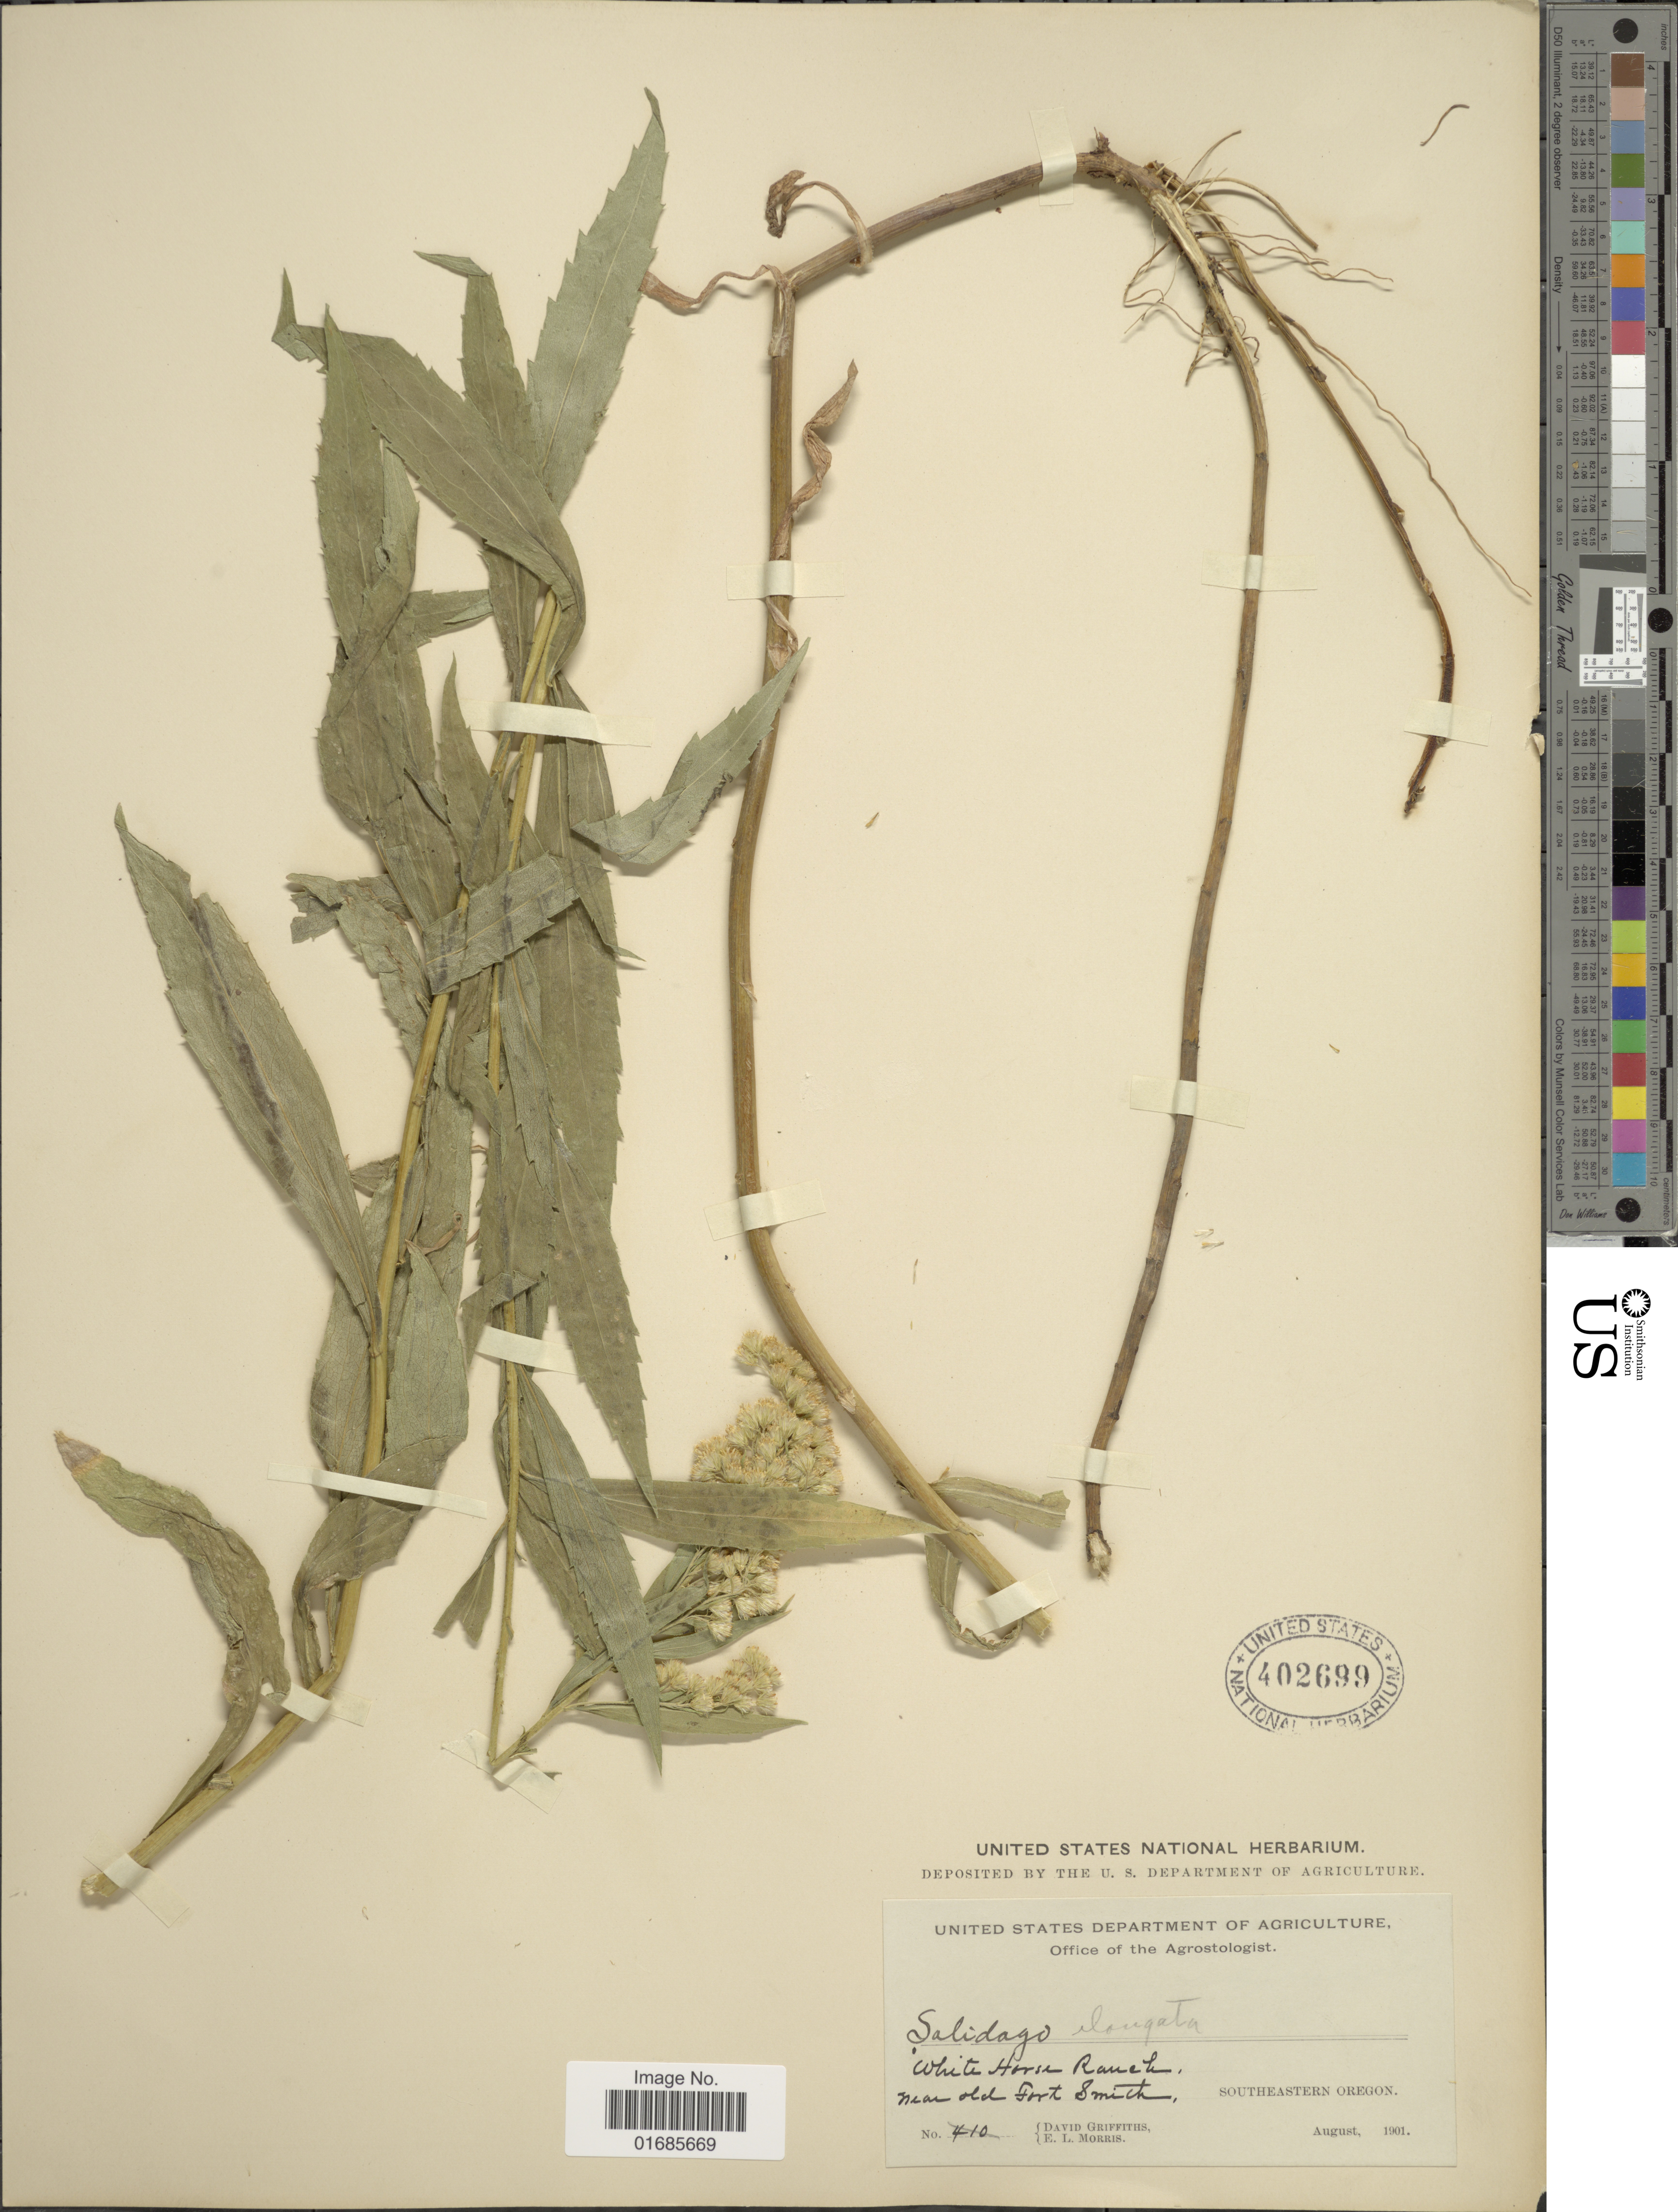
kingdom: Plantae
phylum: Tracheophyta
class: Magnoliopsida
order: Asterales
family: Asteraceae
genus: Solidago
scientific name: Solidago canadensis var. salebrosa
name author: (Piper) M.E. Jones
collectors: D. Griffiths & E. Morris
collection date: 1901-08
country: United States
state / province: Oregon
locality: White Horse Ranch, near old Fort Smith, Southeastern Oregon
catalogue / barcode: US 402699